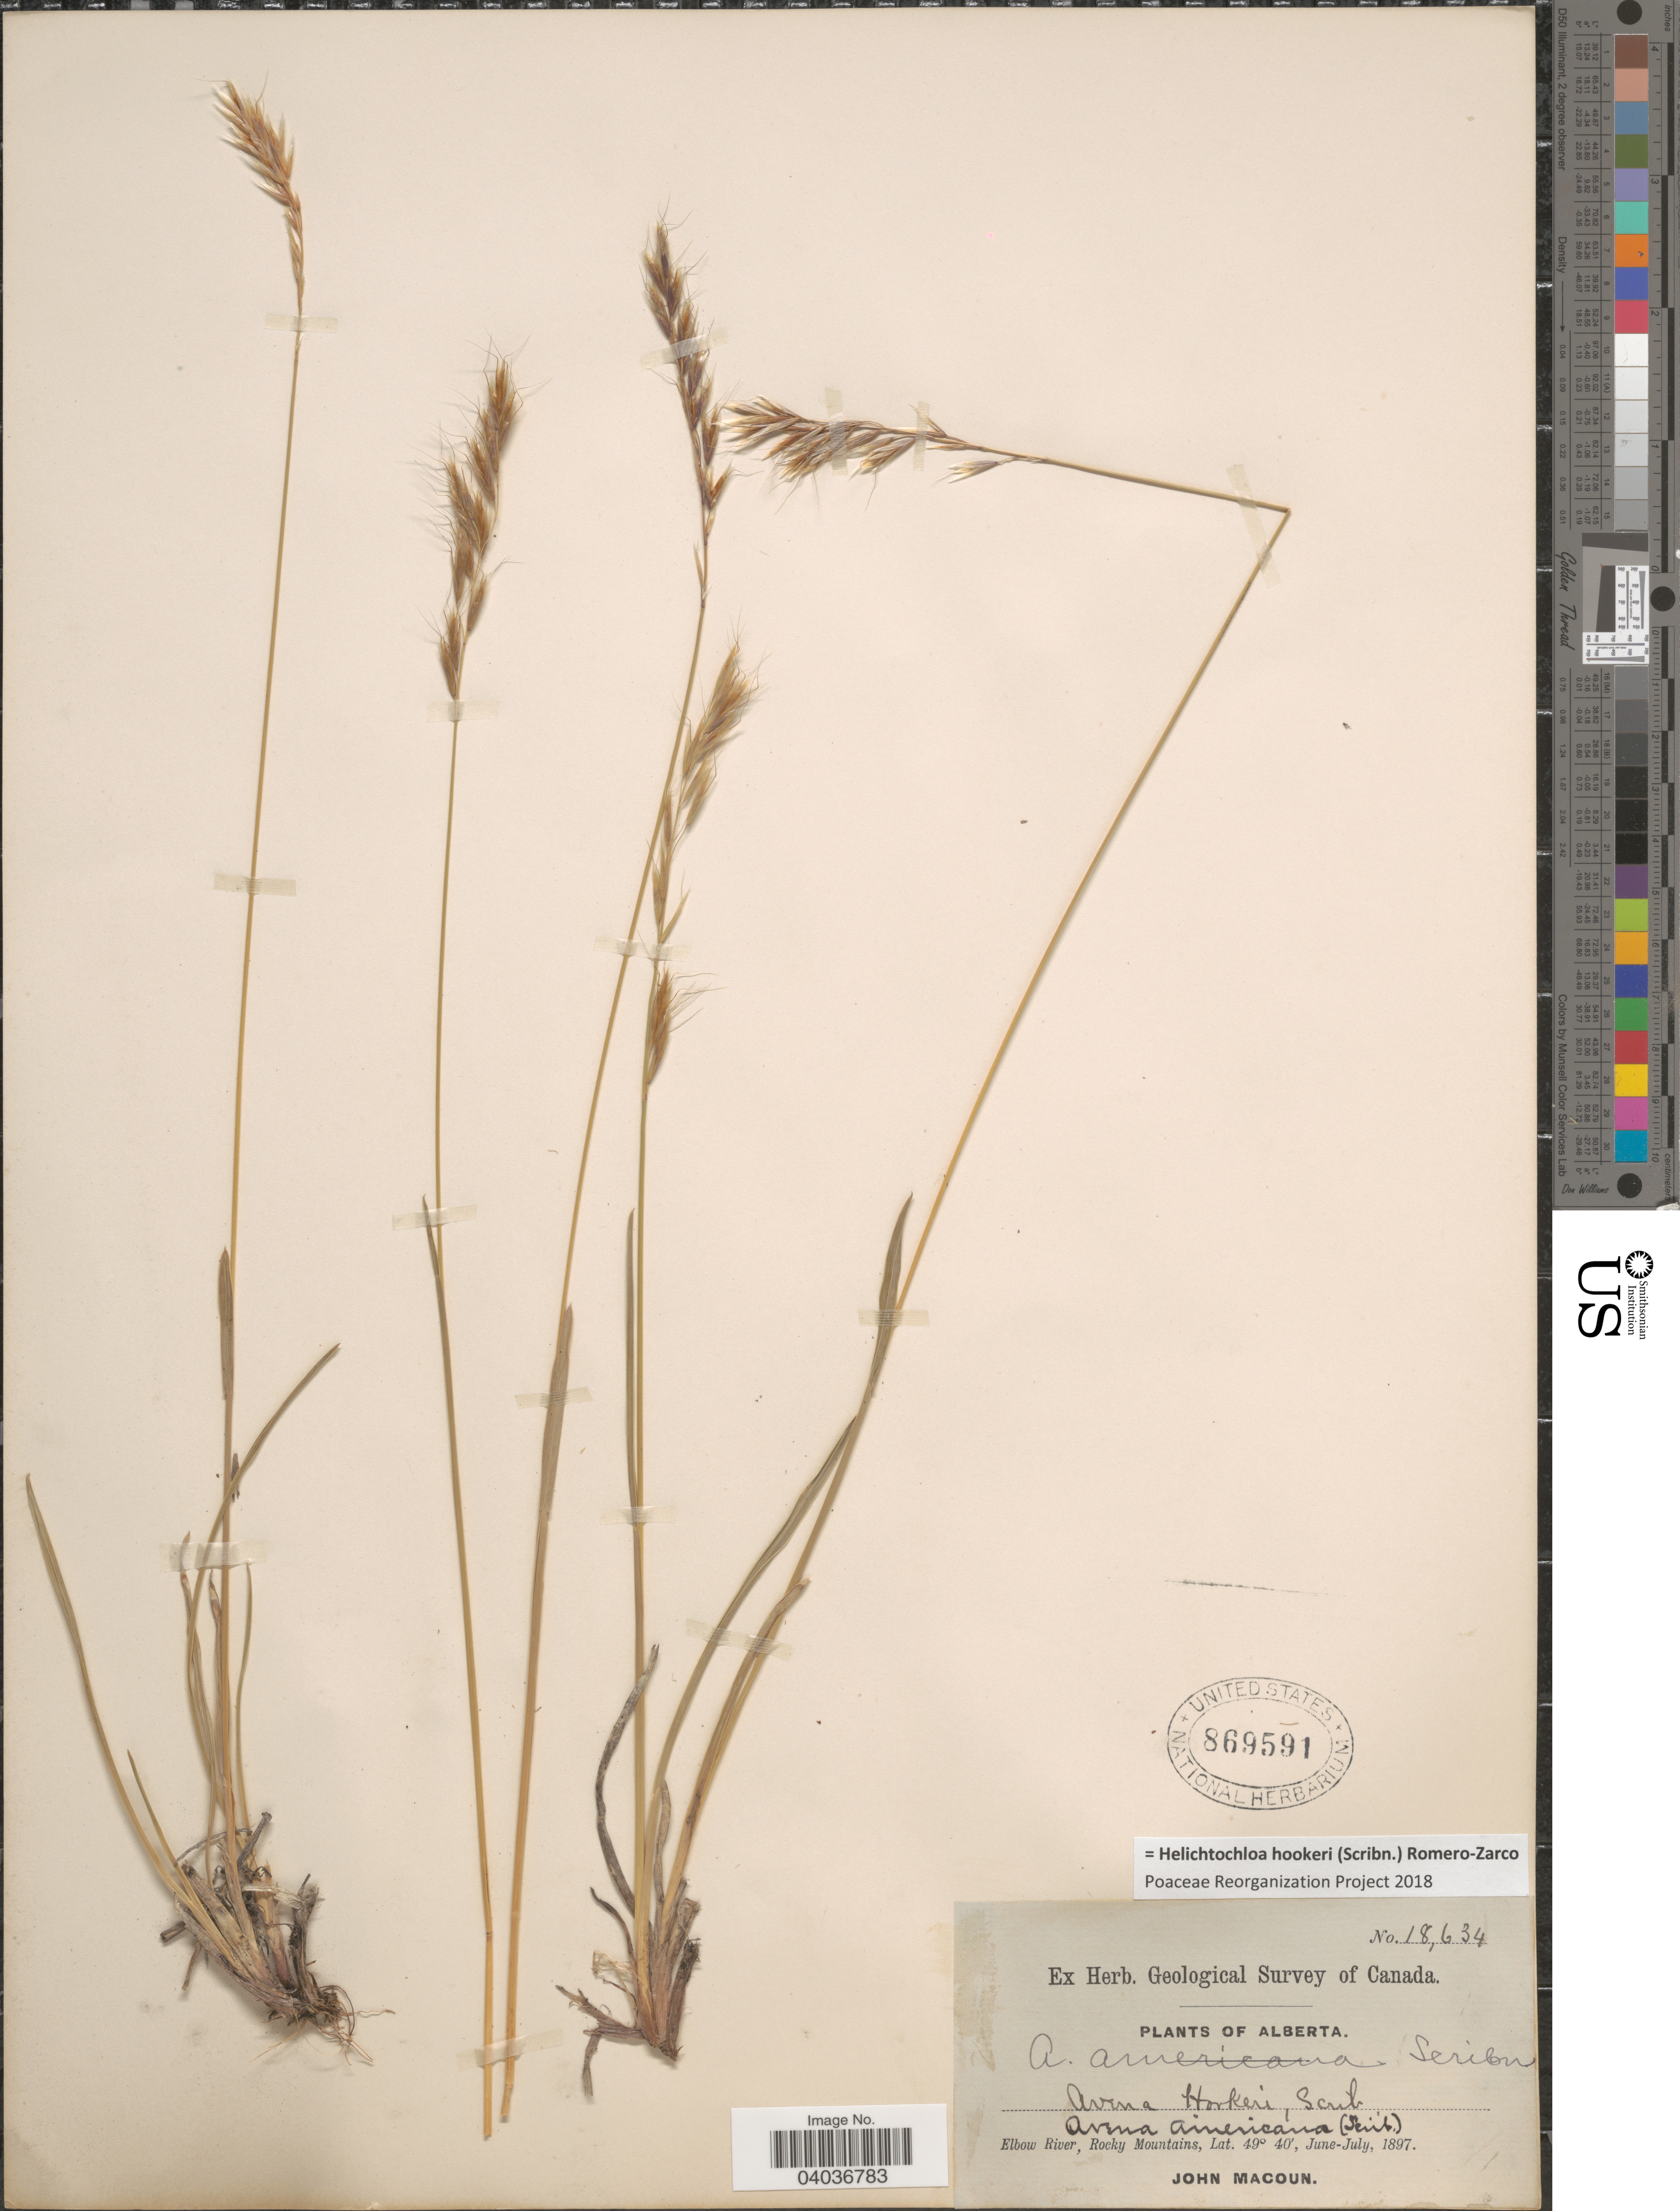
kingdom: Plantae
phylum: Tracheophyta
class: Liliopsida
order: Poales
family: Poaceae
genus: Helictochloa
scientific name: Helictochloa hookeri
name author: (Scribn.) Romero Zarco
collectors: J. Macoun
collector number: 18634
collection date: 1897-06/1897-07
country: Canada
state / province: Alberta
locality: Elbow River, Rocky Mountains.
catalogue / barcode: US 869591